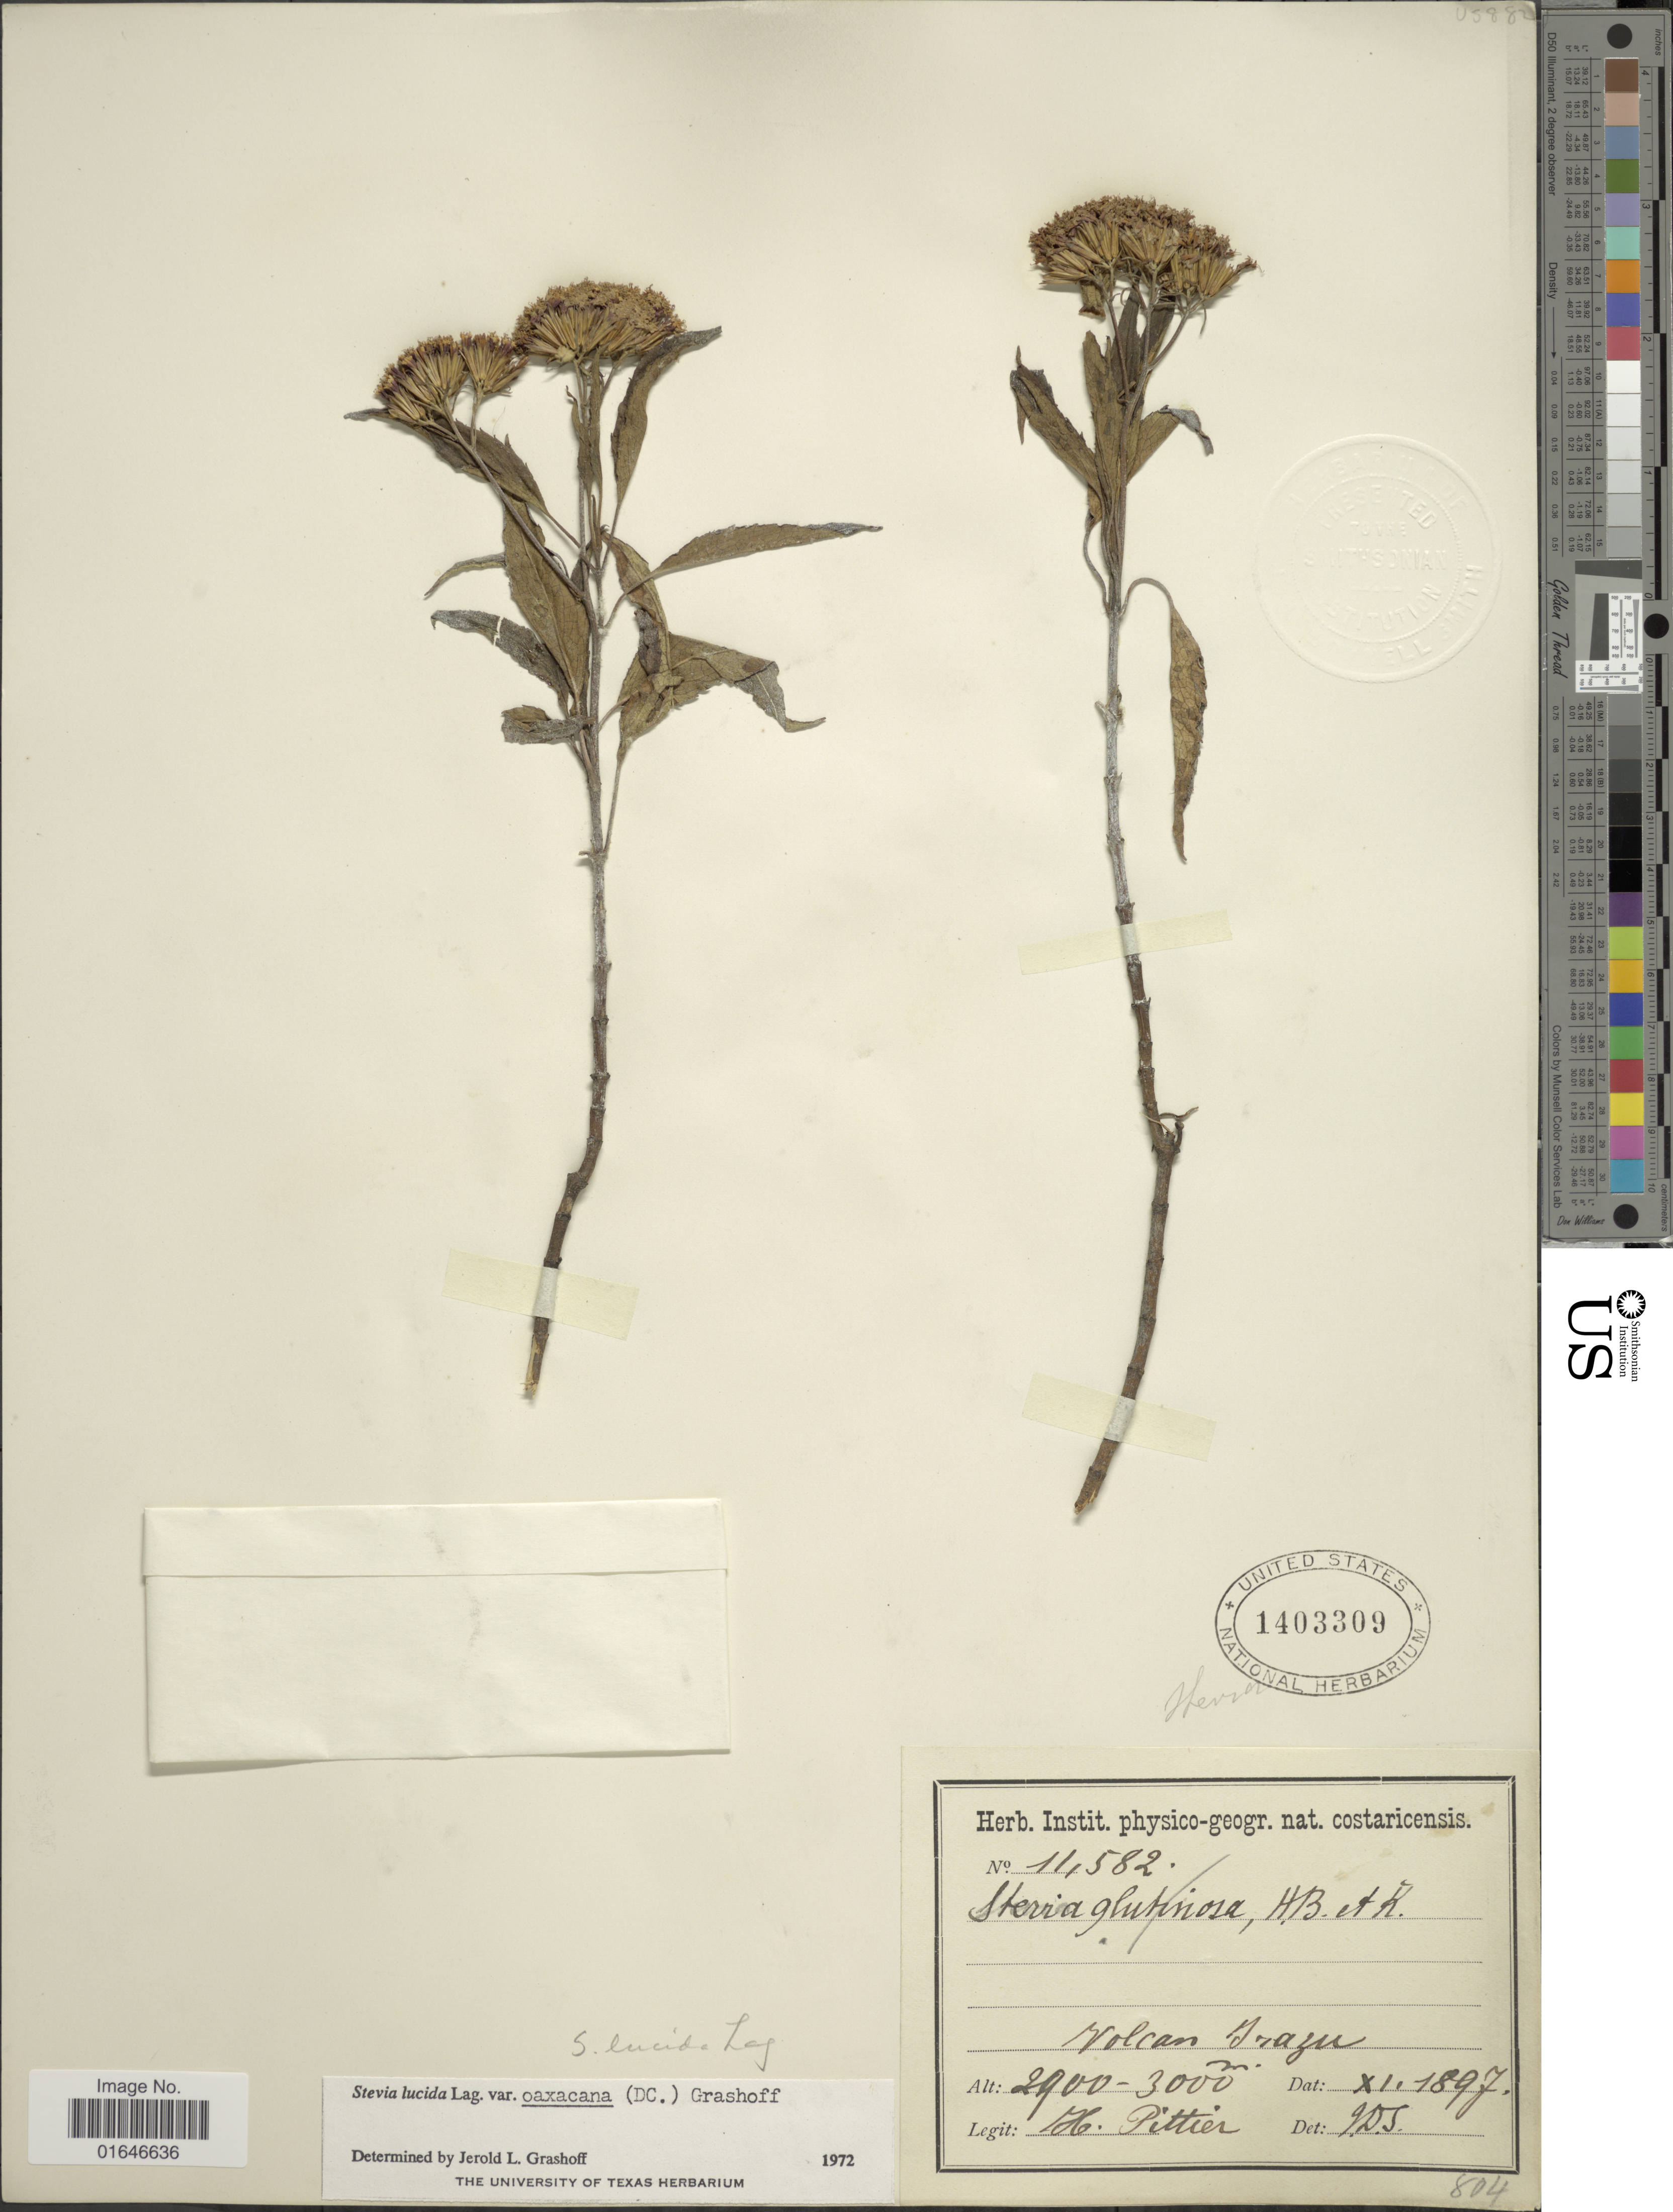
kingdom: Plantae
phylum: Tracheophyta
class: Magnoliopsida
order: Asterales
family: Asteraceae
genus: Stevia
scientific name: Stevia lucida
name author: Lag.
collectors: H. F. Pittier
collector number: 11582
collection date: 1897-11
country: Costa Rica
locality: Volcan Irazu.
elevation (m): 2900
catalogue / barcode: US 1403309